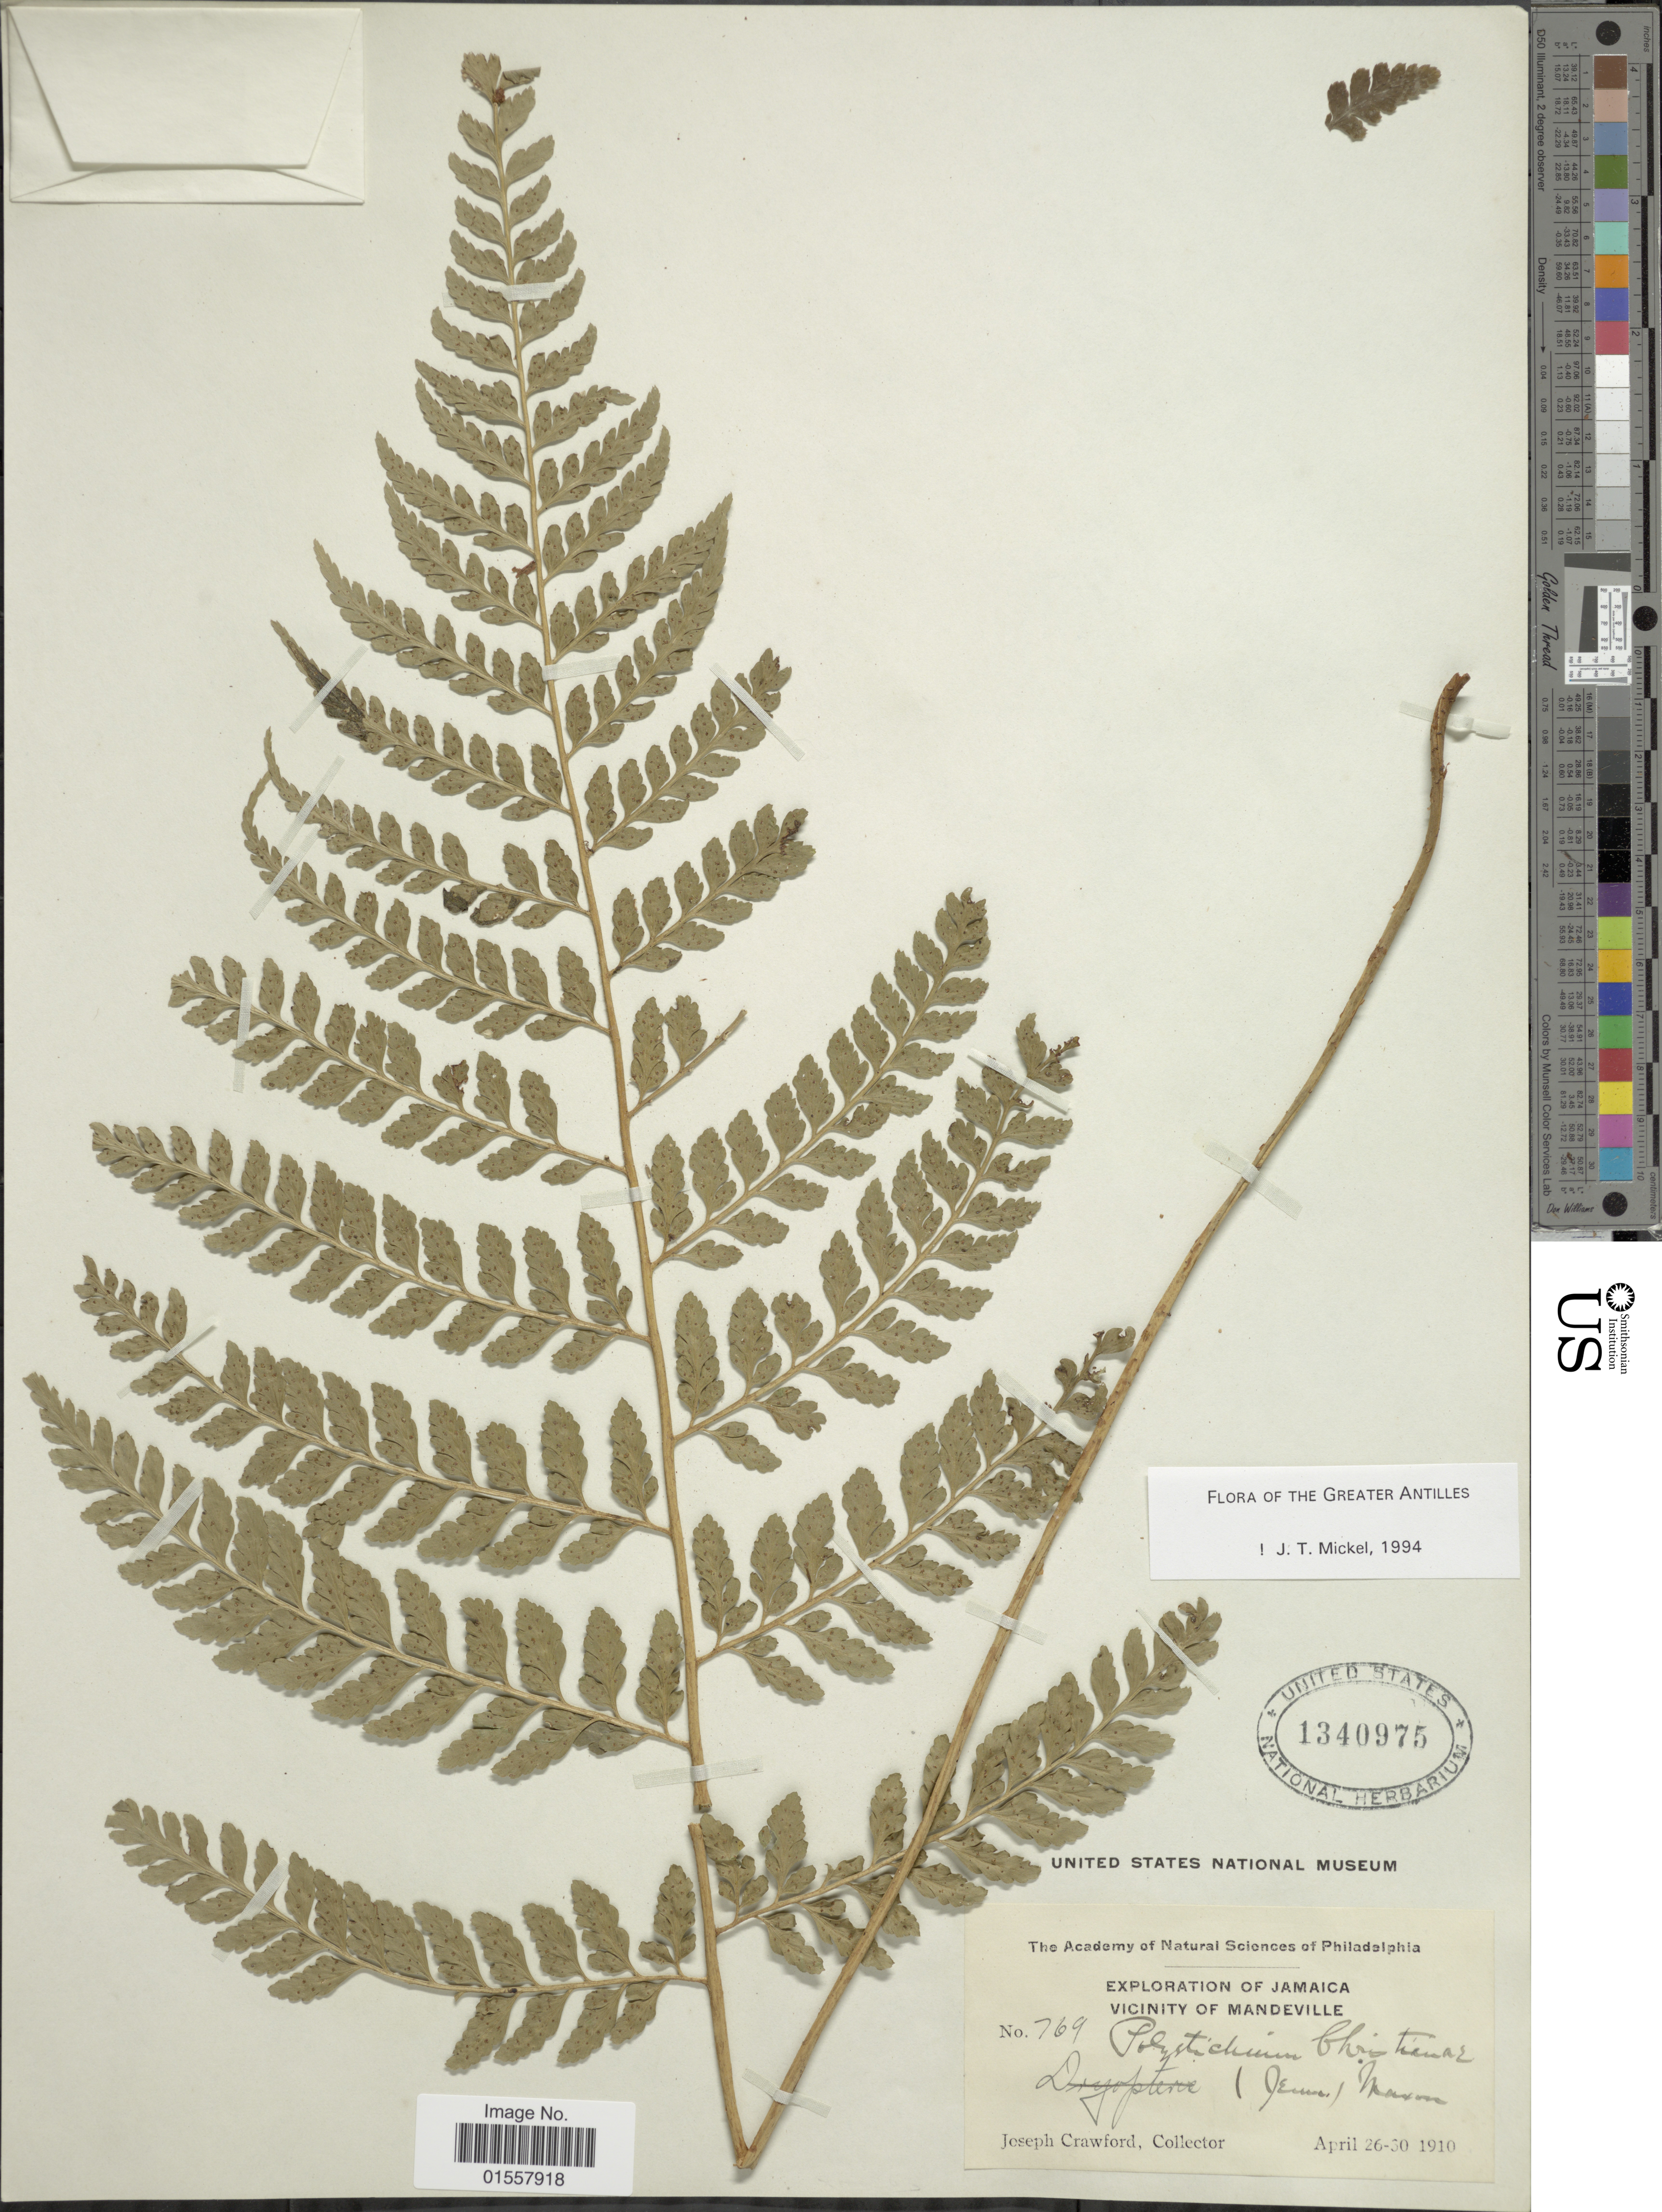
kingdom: Plantae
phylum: Tracheophyta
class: Polypodiopsida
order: Polypodiales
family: Dryopteridaceae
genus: Polystichum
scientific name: Polystichum christianae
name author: (Jenman) Underw. & Maxon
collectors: J. Crawford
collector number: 769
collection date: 1910-04-26/1910-04-30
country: Jamaica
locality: Vicinity of Mandeville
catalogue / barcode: US 1340975